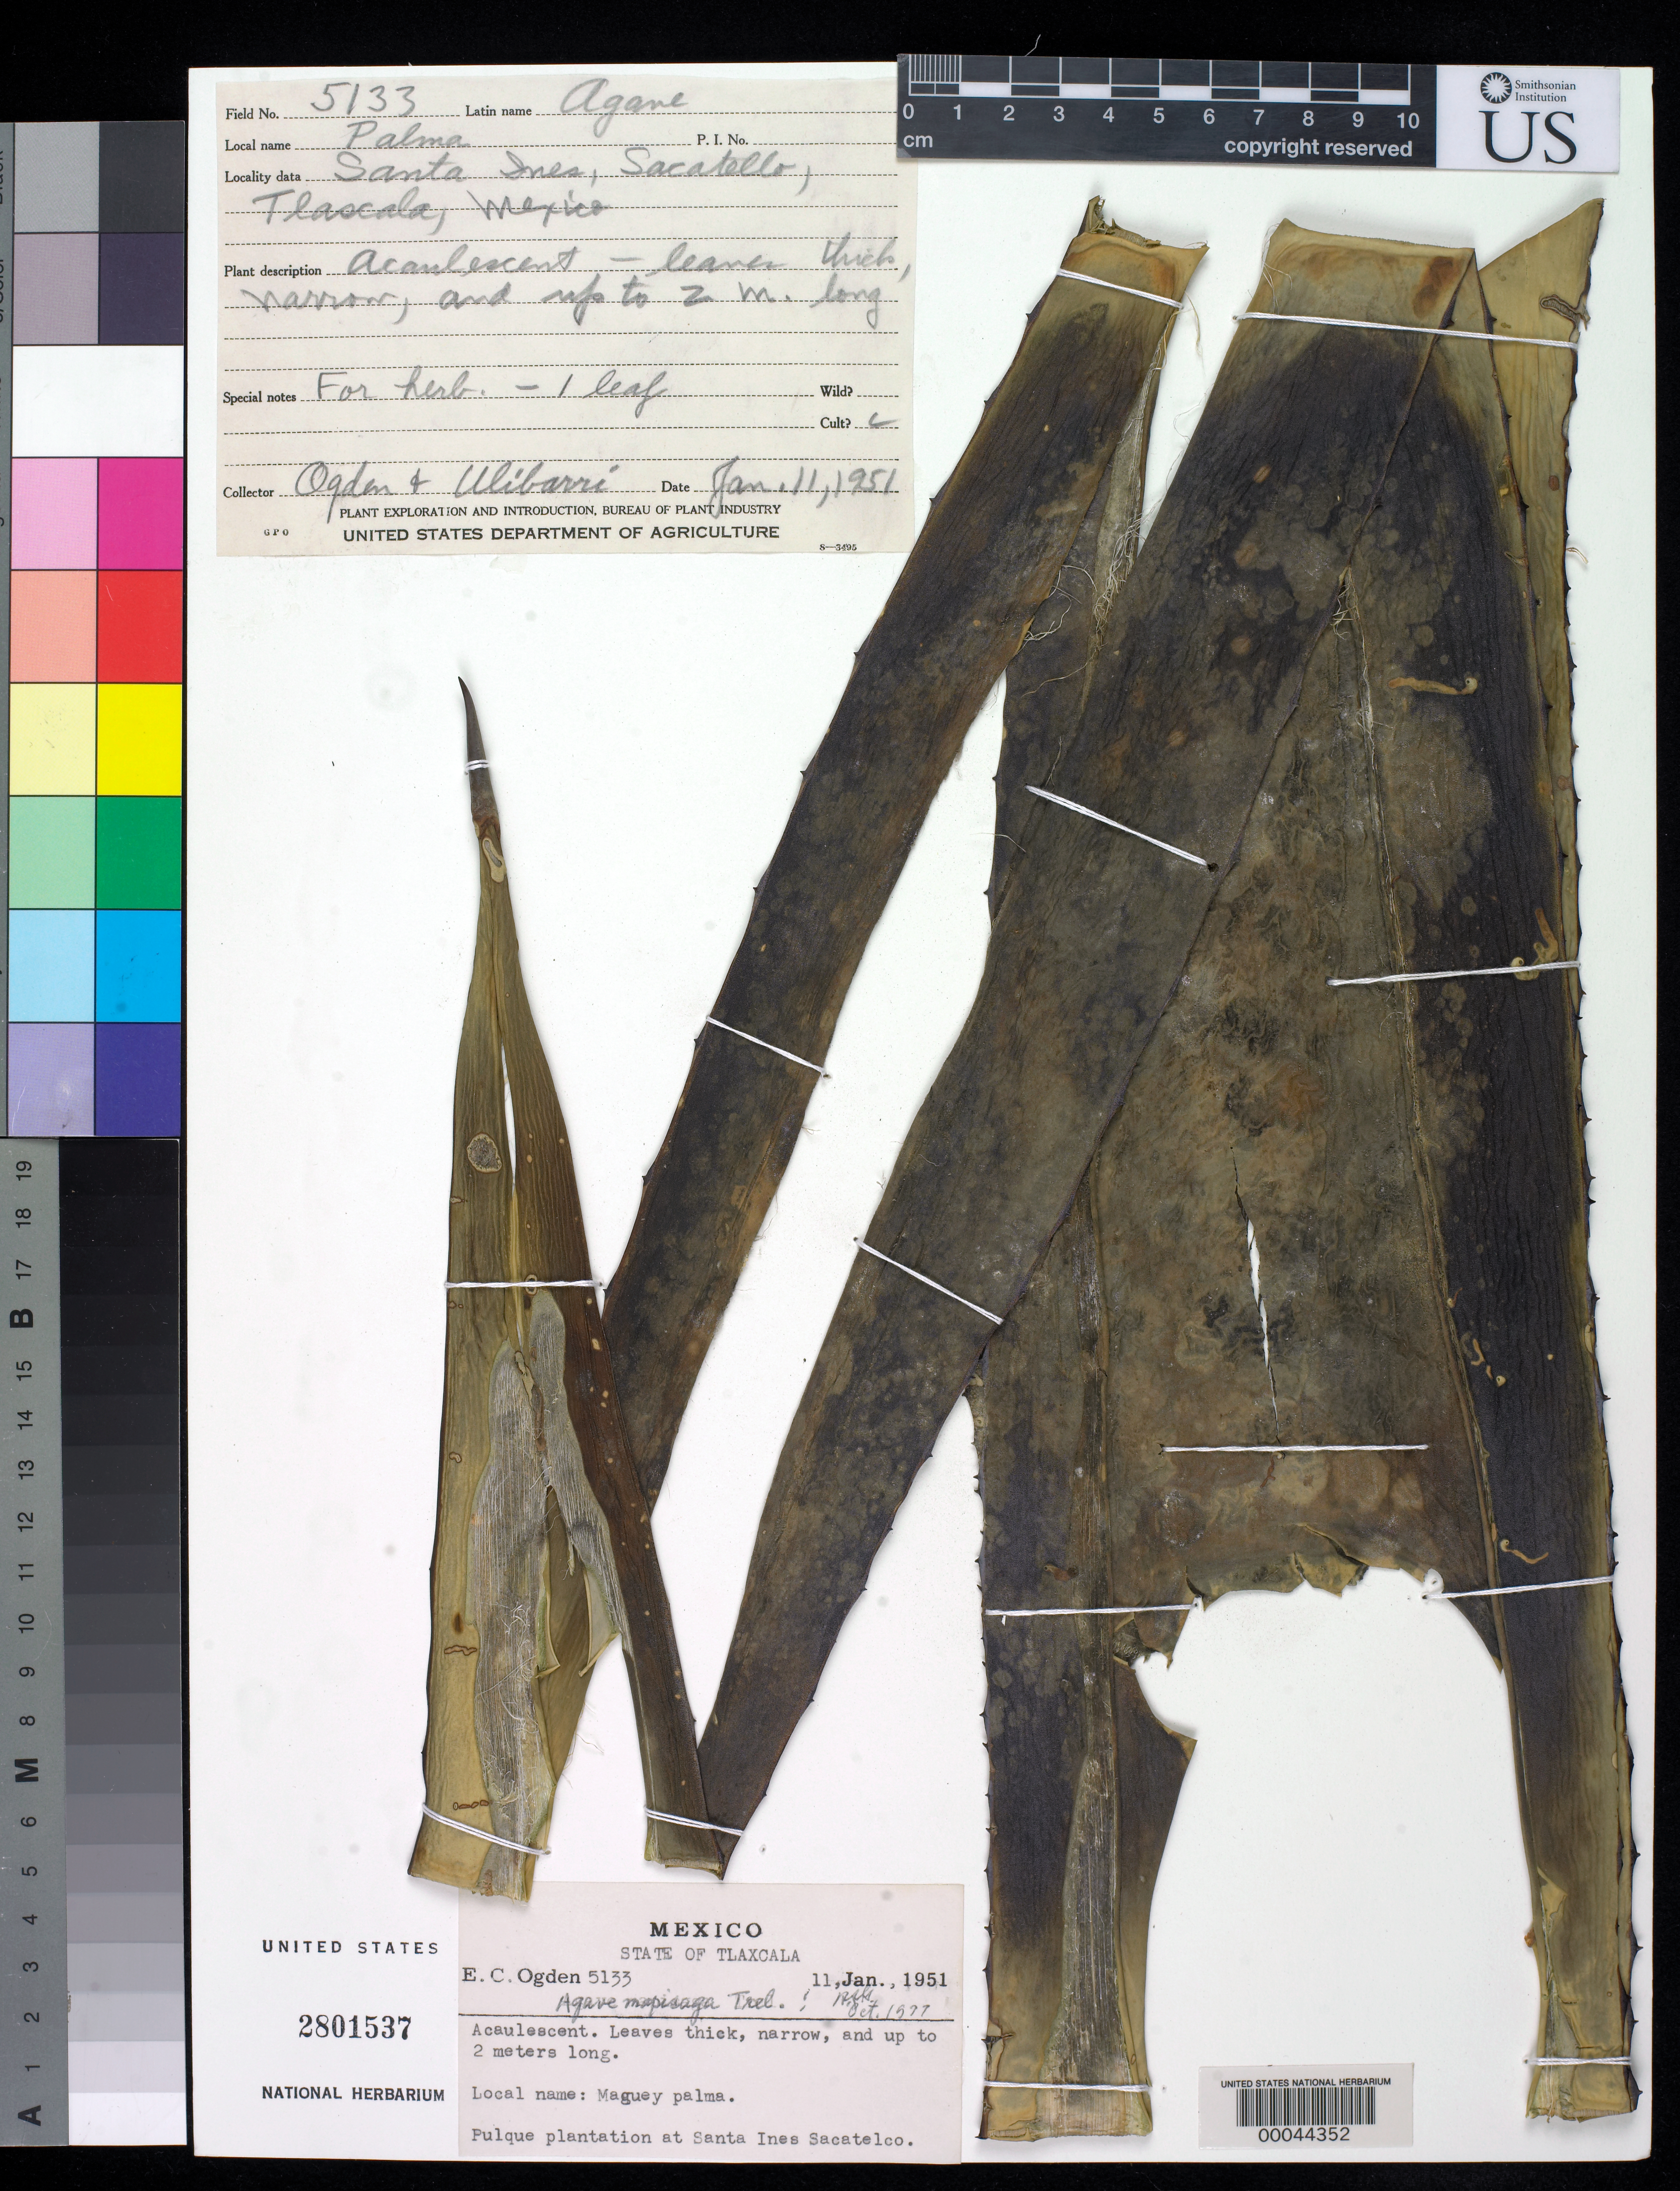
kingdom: Plantae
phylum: Tracheophyta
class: Liliopsida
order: Asparagales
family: Asparagaceae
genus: Agave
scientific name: Agave mapisaga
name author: Trel.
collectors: E. C. Ogden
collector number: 5133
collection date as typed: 11 Jan 1951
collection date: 1951-01-11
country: Mexico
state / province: Tlaxcala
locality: Pulque plantation at santa ines sacatelco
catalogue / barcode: US 2801537